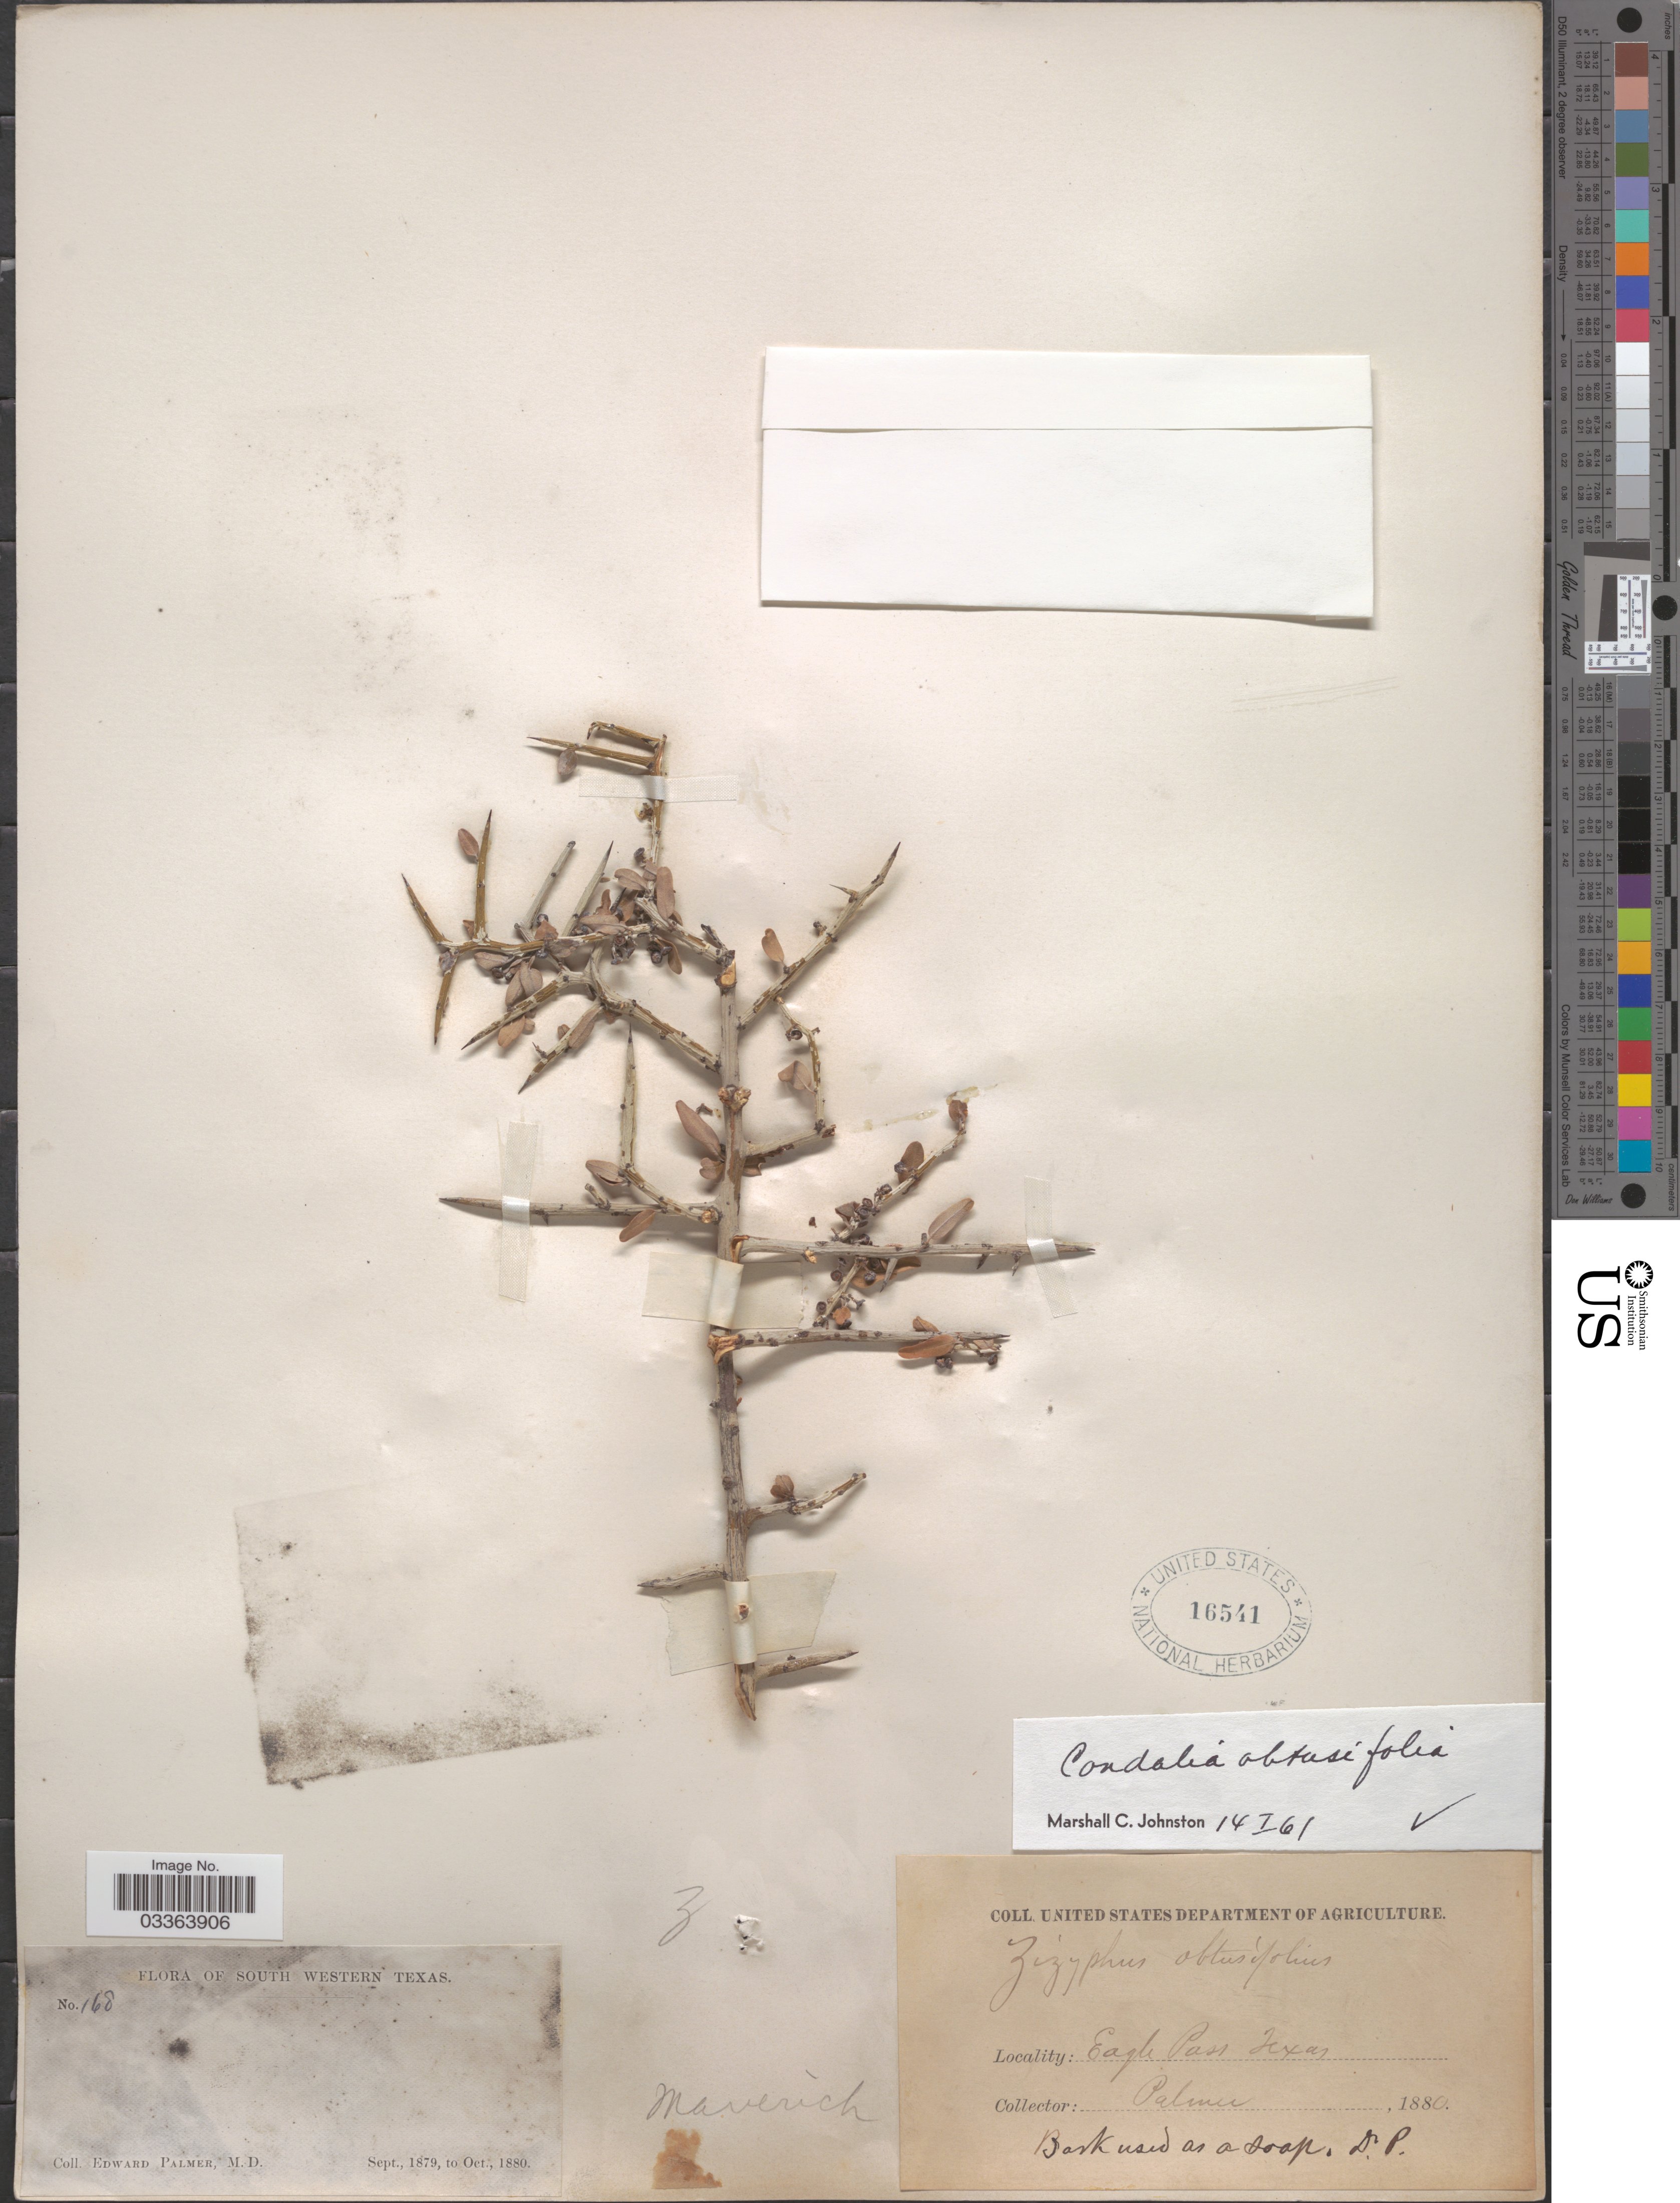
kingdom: Plantae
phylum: Tracheophyta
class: Magnoliopsida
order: Rosales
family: Rhamnaceae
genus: Sarcomphalus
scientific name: Sarcomphalus obtusifolius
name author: (Hook. ex Torr. & A. Gray) Hauenschild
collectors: E. Palmer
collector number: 168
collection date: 1879-09/1880-10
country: United States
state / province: Texas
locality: South Western Texas. Eagle Pass. Maverick.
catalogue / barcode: US 16541